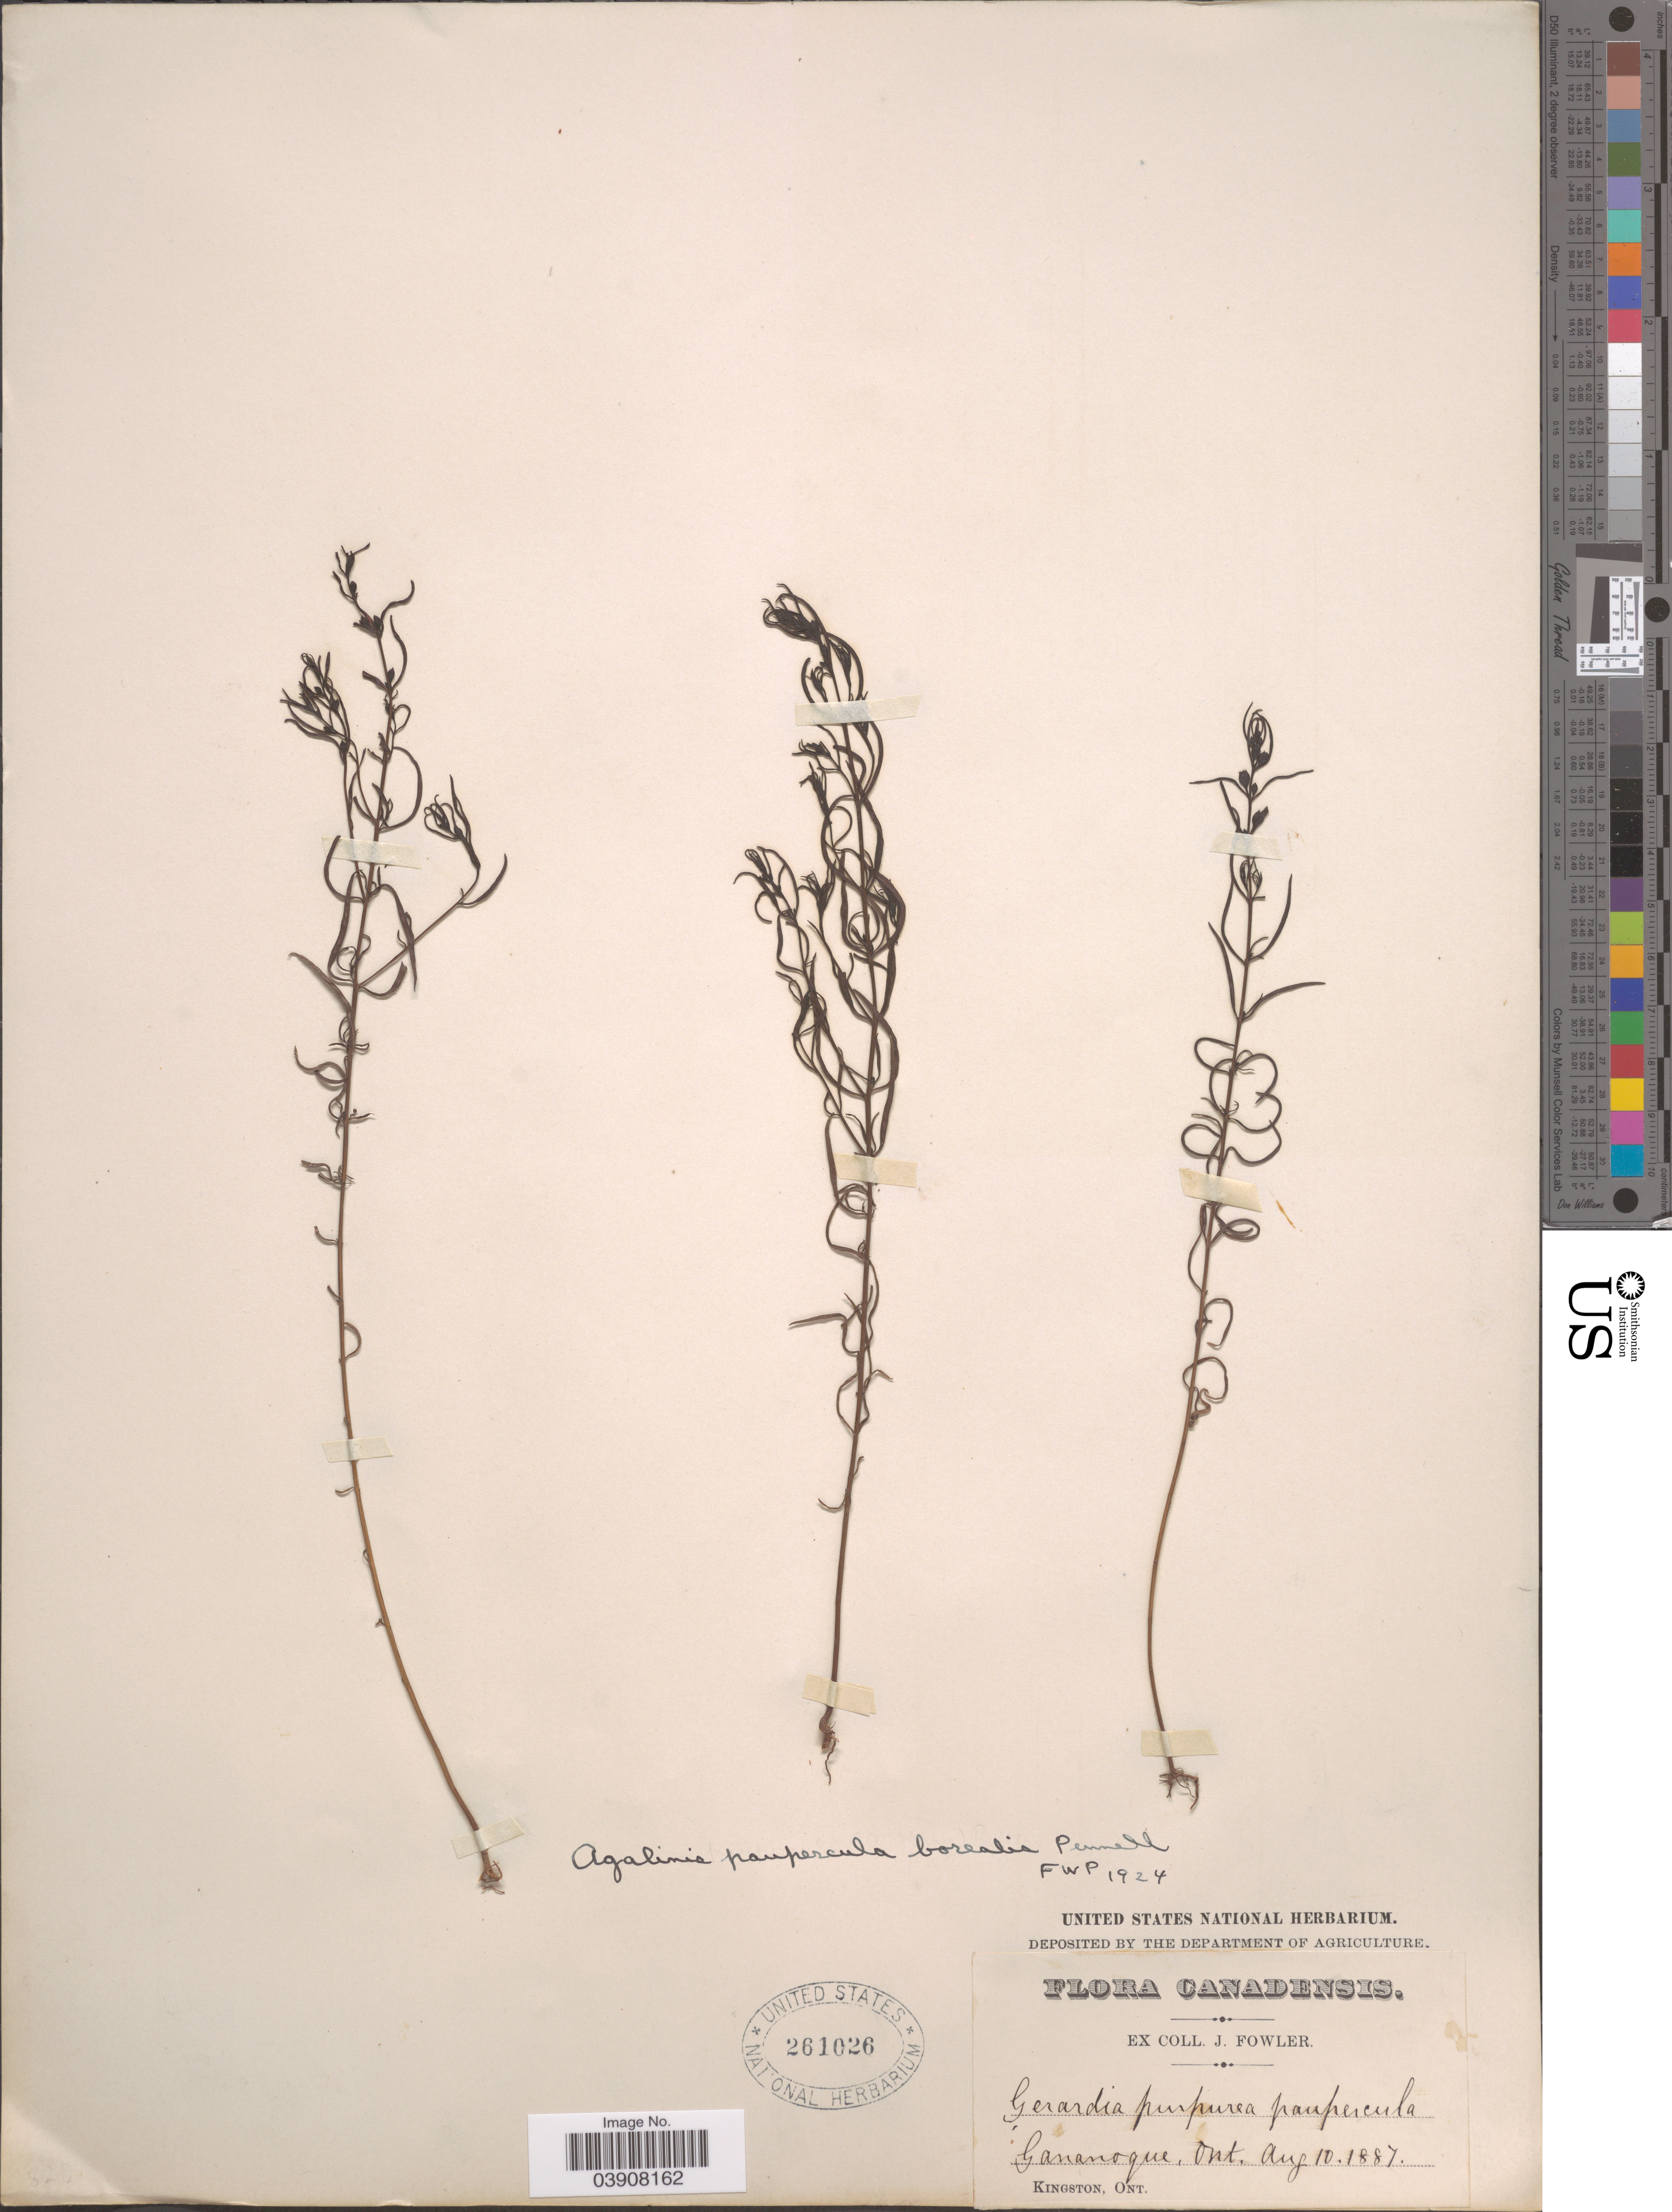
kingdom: Plantae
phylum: Tracheophyta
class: Magnoliopsida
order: Lamiales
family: Orobanchaceae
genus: Agalinis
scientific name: Agalinis paupercula var. borealis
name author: Pennell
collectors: J. Fowler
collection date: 1887-08-10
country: Canada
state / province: Ontario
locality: Gananoque.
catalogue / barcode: US 261026